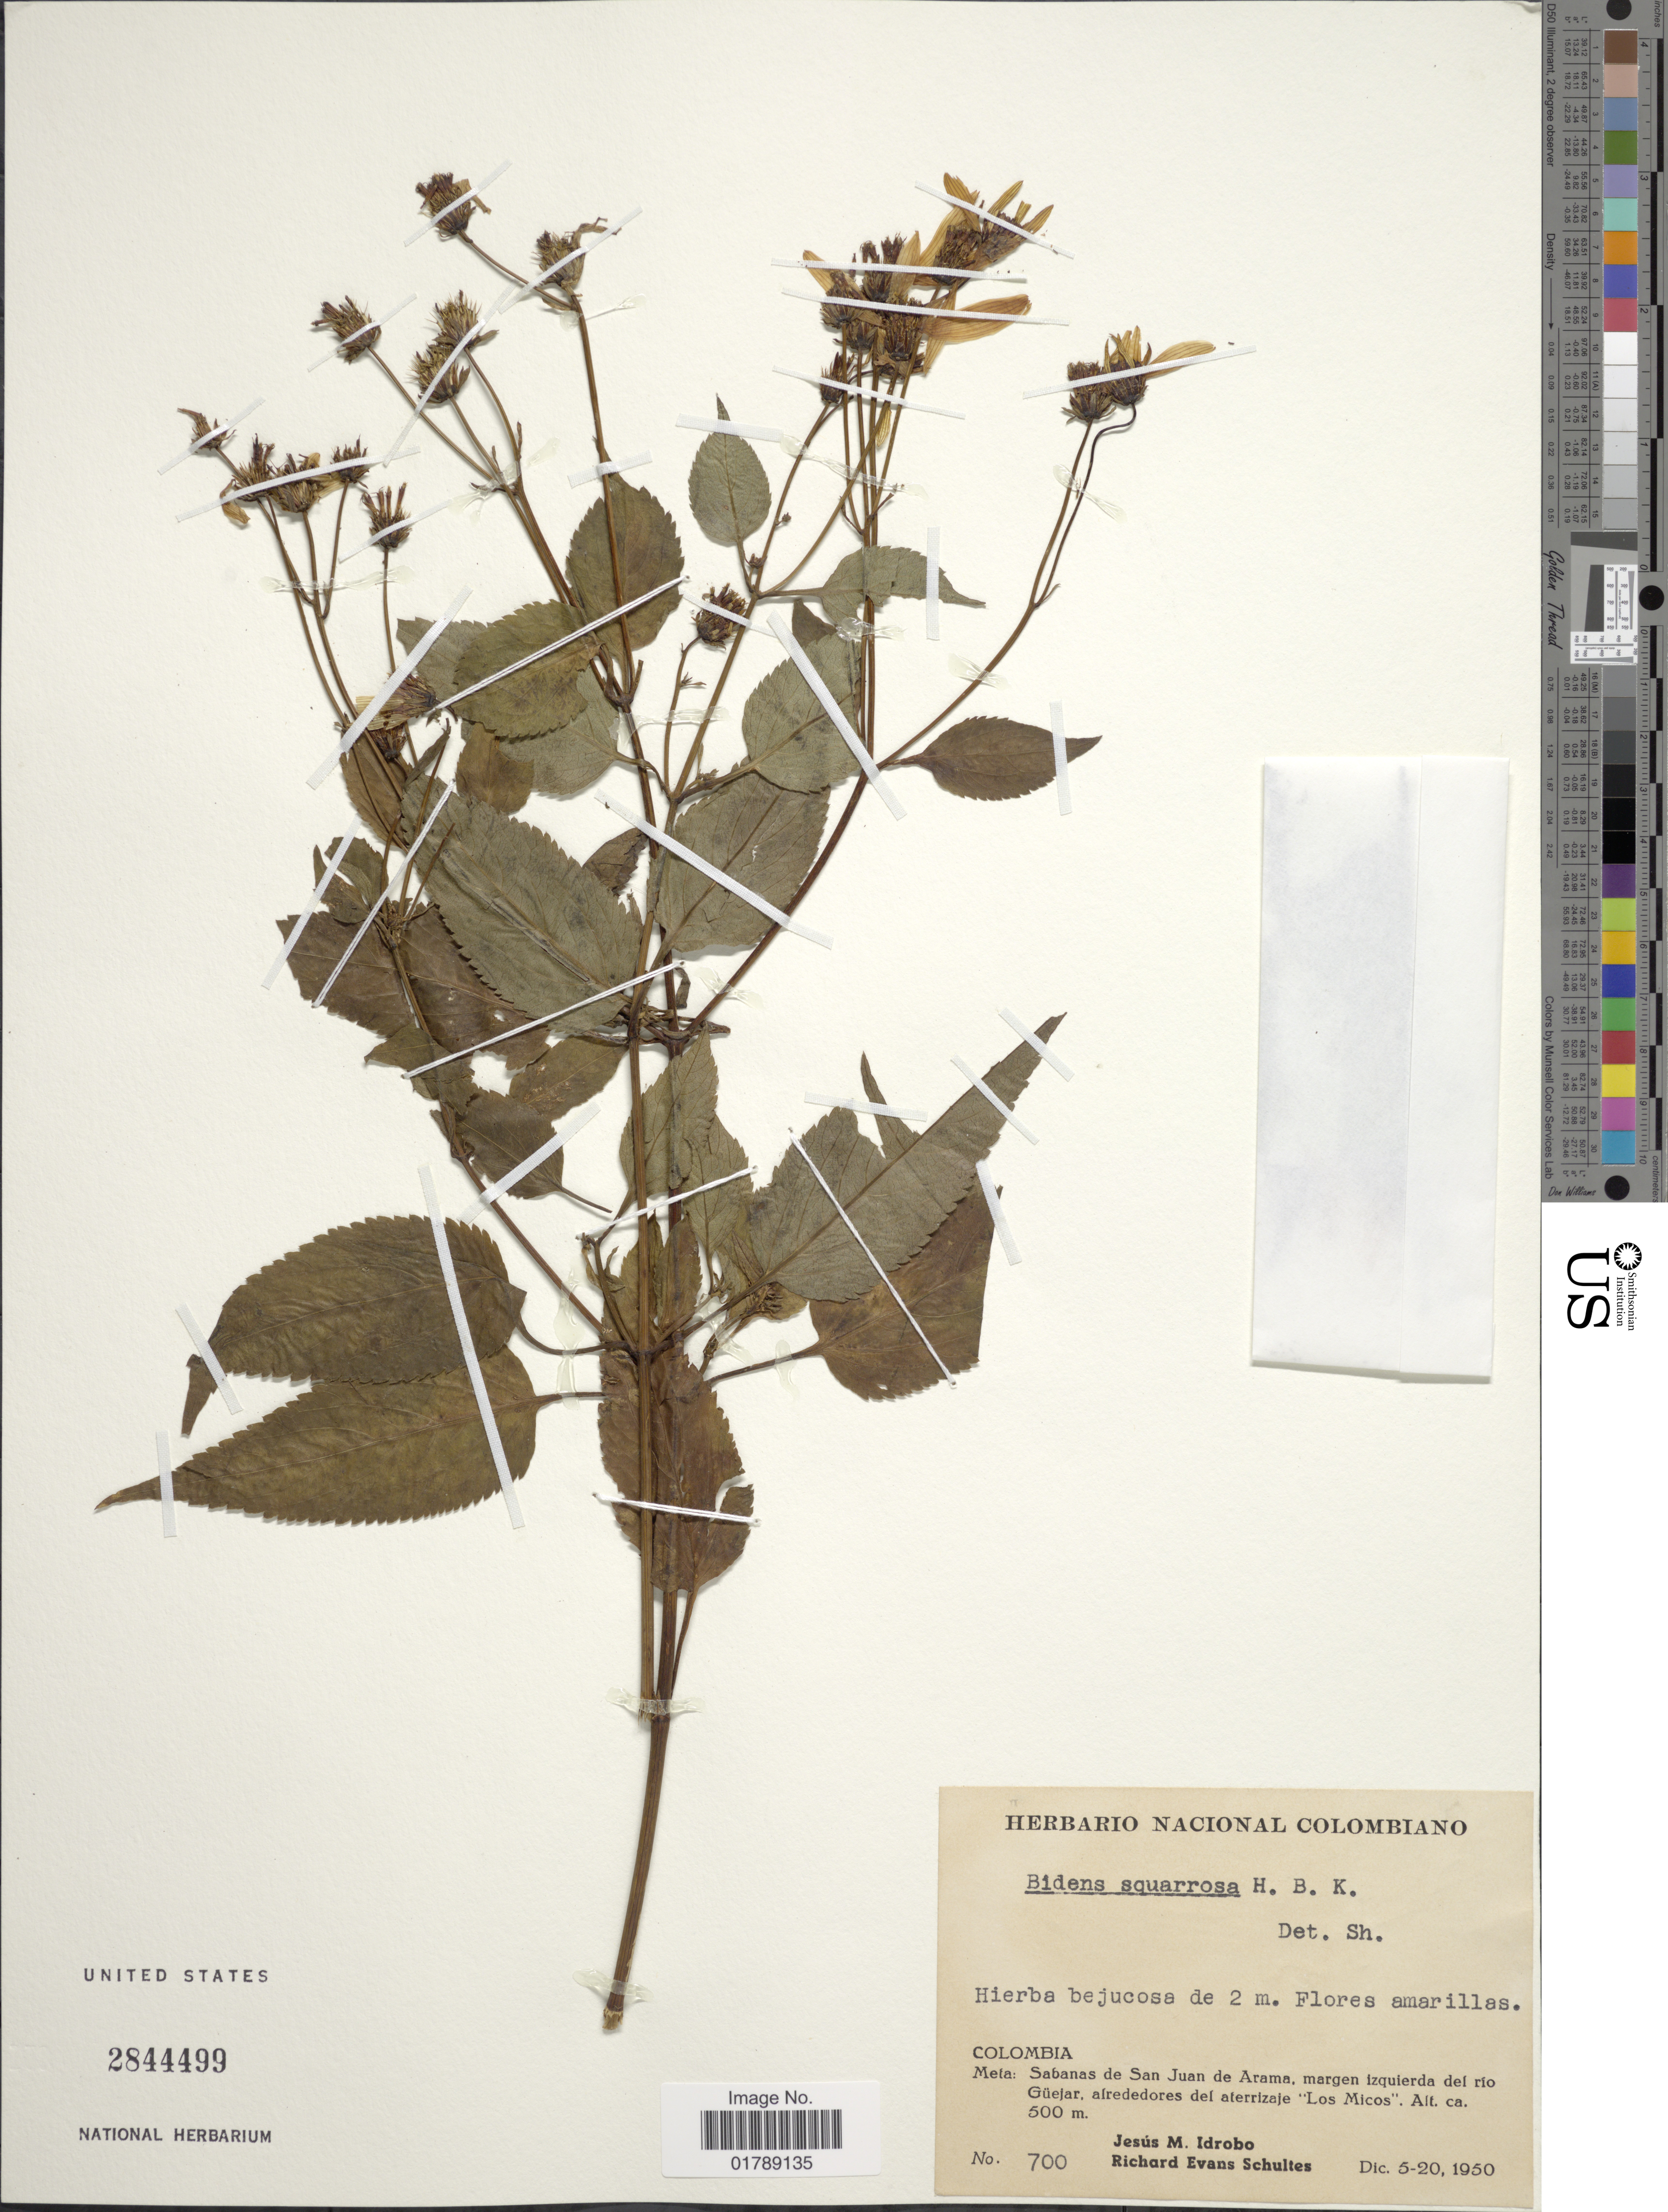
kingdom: Plantae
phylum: Tracheophyta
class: Magnoliopsida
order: Asterales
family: Asteraceae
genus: Bidens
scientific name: Bidens segetum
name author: Mart. ex Colla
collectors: J. M. Idrobo & R. E. Schultes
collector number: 700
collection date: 1950-12-05/1950-12-20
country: Colombia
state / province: Meta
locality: Sabanas de San Juan de Arama, margen izquierda del rio Güejar, alrededores del aterrizaje "Los Micos"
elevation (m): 500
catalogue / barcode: US 2844499